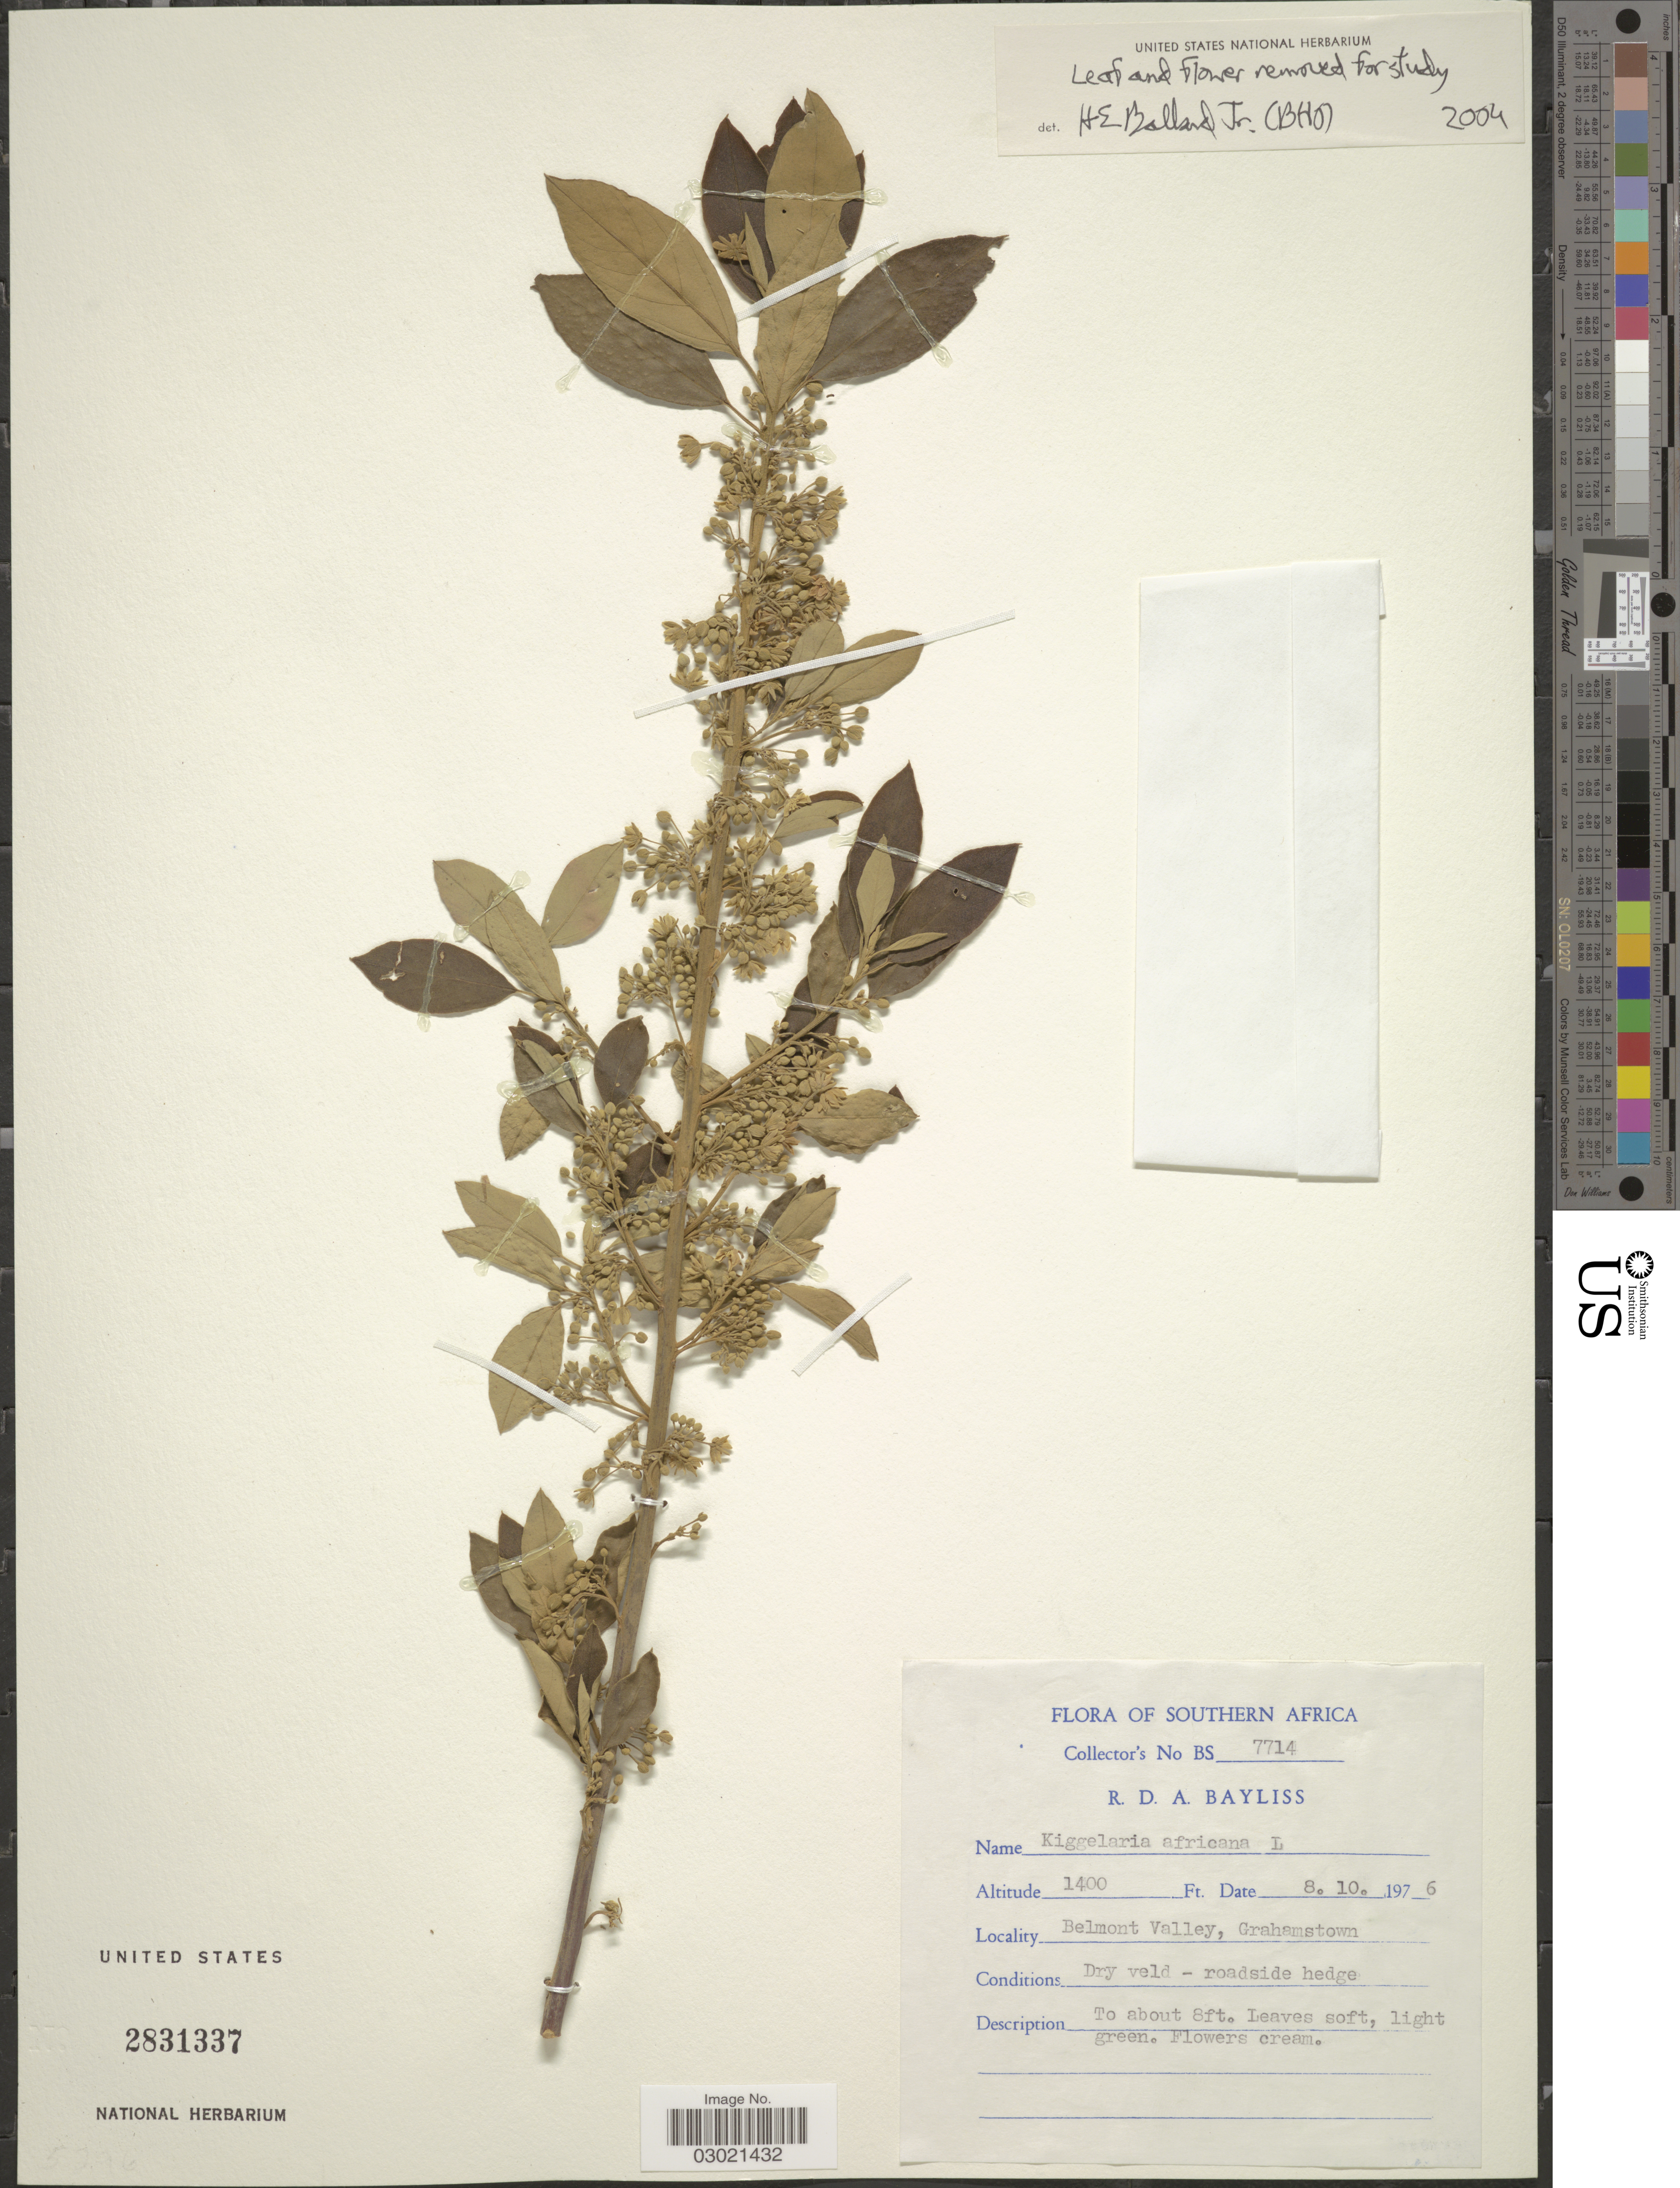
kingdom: Plantae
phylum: Tracheophyta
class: Magnoliopsida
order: Malpighiales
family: Achariaceae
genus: Kiggelaria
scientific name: Kiggelaria africana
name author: L.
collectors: R. Bayliss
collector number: BS 7714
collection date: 1976-10-08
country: South Africa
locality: Southern Africa. Beltmont Valley, Grahamstown.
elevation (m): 427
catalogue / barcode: US 2831337